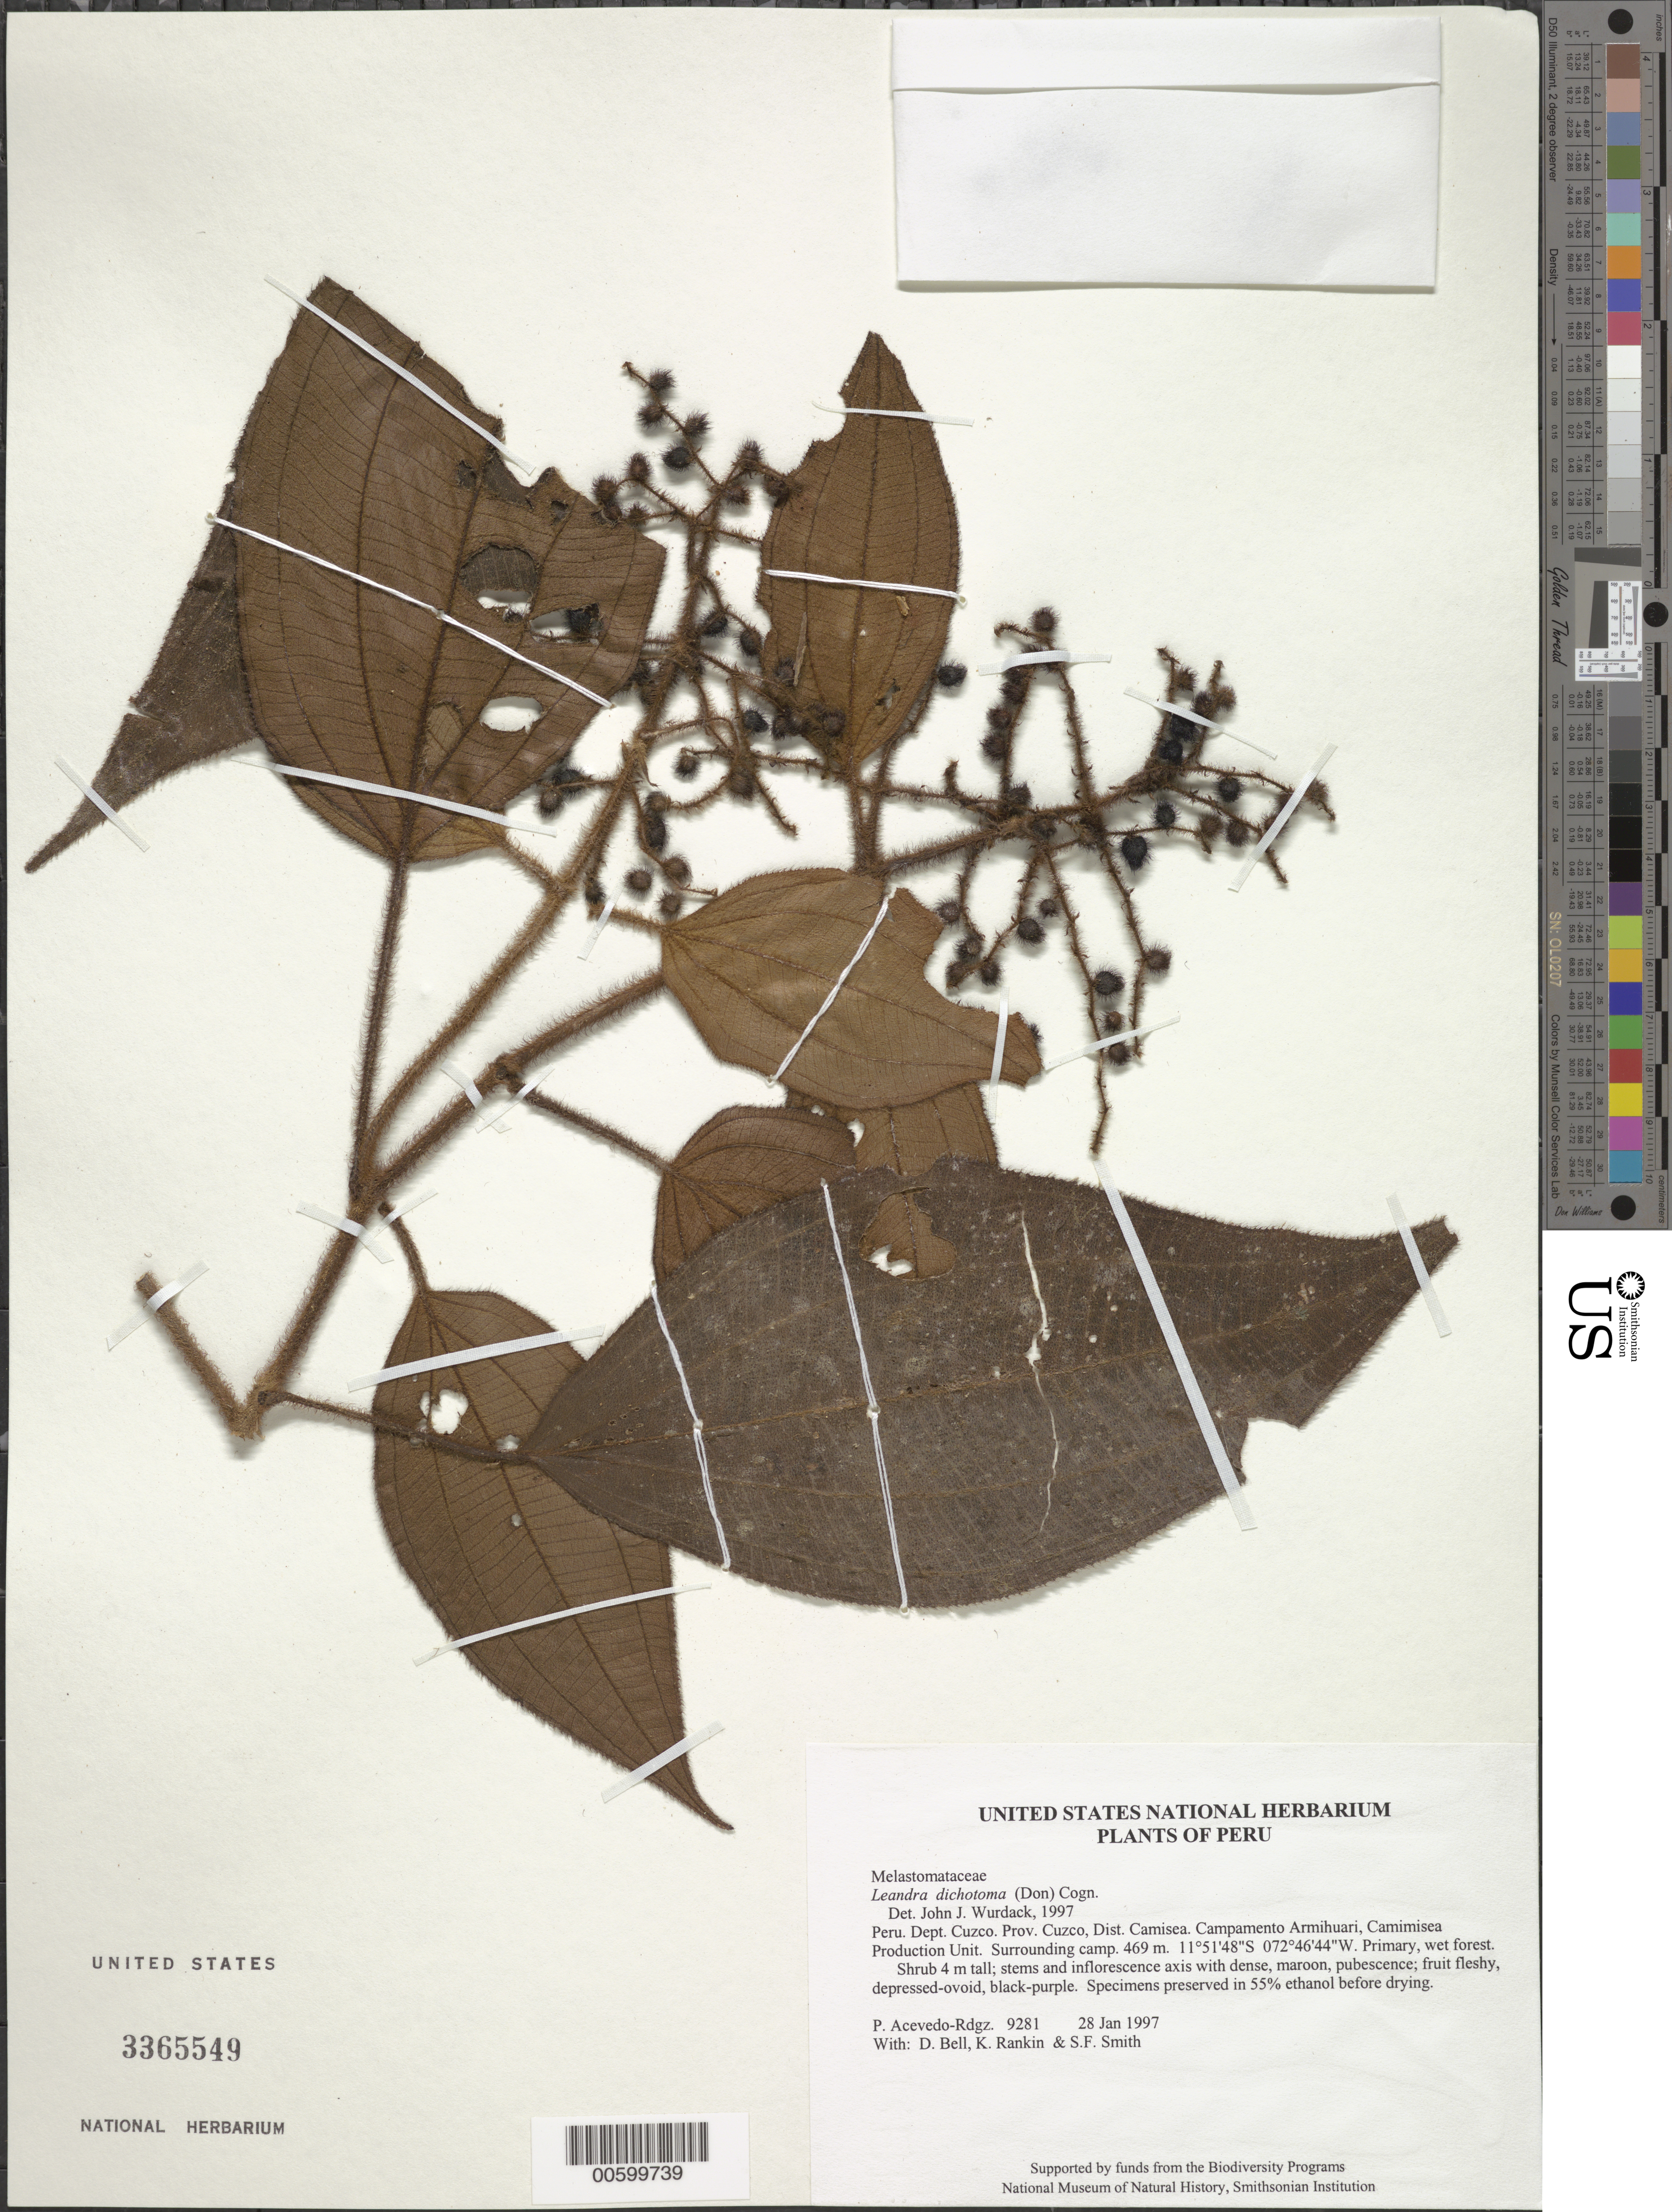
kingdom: Plantae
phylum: Tracheophyta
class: Magnoliopsida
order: Myrtales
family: Melastomataceae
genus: Leandra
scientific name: Leandra dichotoma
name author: (D. Don) Cogn.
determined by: Wurdack, John J., (US), US (UNITED STATES)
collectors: P. Acevedo-Rodr., D. A. Bell, K. B. Rankin & S.F. Smith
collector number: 9281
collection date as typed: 28 Jan 1997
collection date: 1997-01-28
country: Peru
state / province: Cusco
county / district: Cusco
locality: Districto Camisea, Campamento Armihuari, Camimisea Production Unit. Surrounding camp.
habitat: Primary, wet forest.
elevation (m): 469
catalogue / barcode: US 3365549